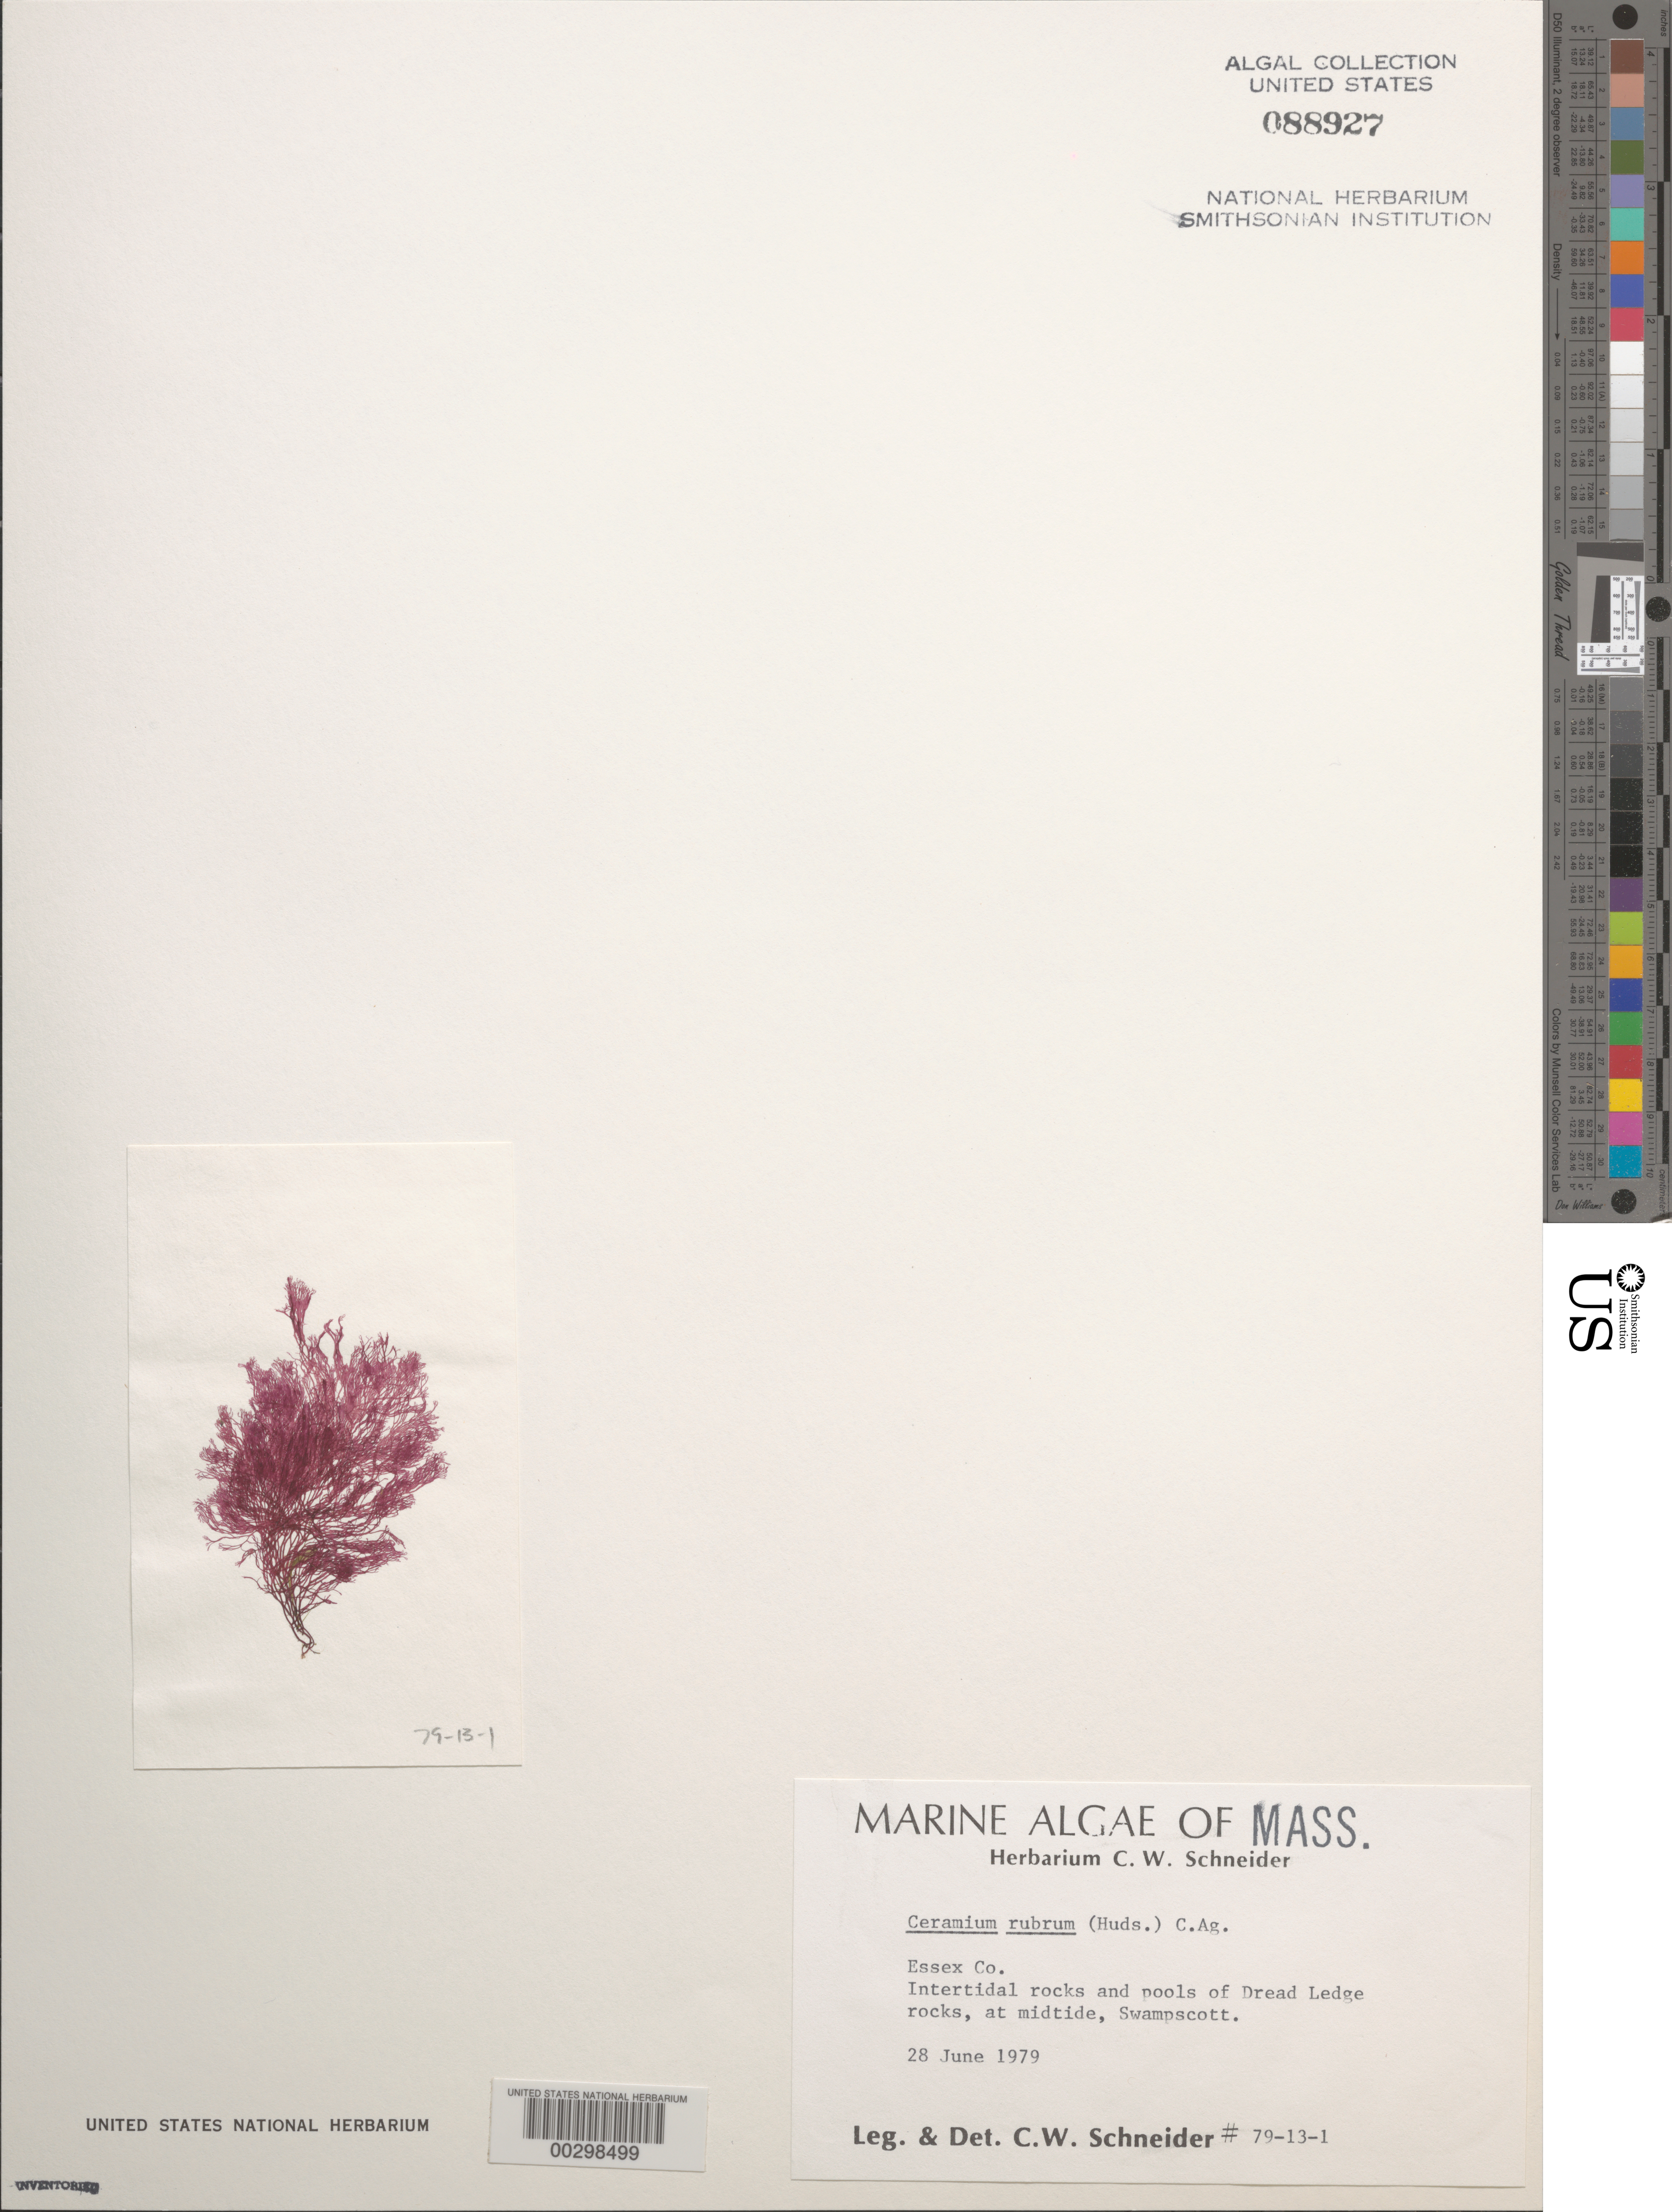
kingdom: Plantae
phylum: Rhodophyta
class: Florideophyceae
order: Ceramiales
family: Ceramiaceae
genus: Ceramium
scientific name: Ceramium rubrum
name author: C. Agardh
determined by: Schneider, C. W.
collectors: C. W. Schneider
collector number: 79-13-1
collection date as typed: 28 Jun 1979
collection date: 1979-06-28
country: United States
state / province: Massachusetts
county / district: Essex County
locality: Dread Ledge, Swampscott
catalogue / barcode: US 88927